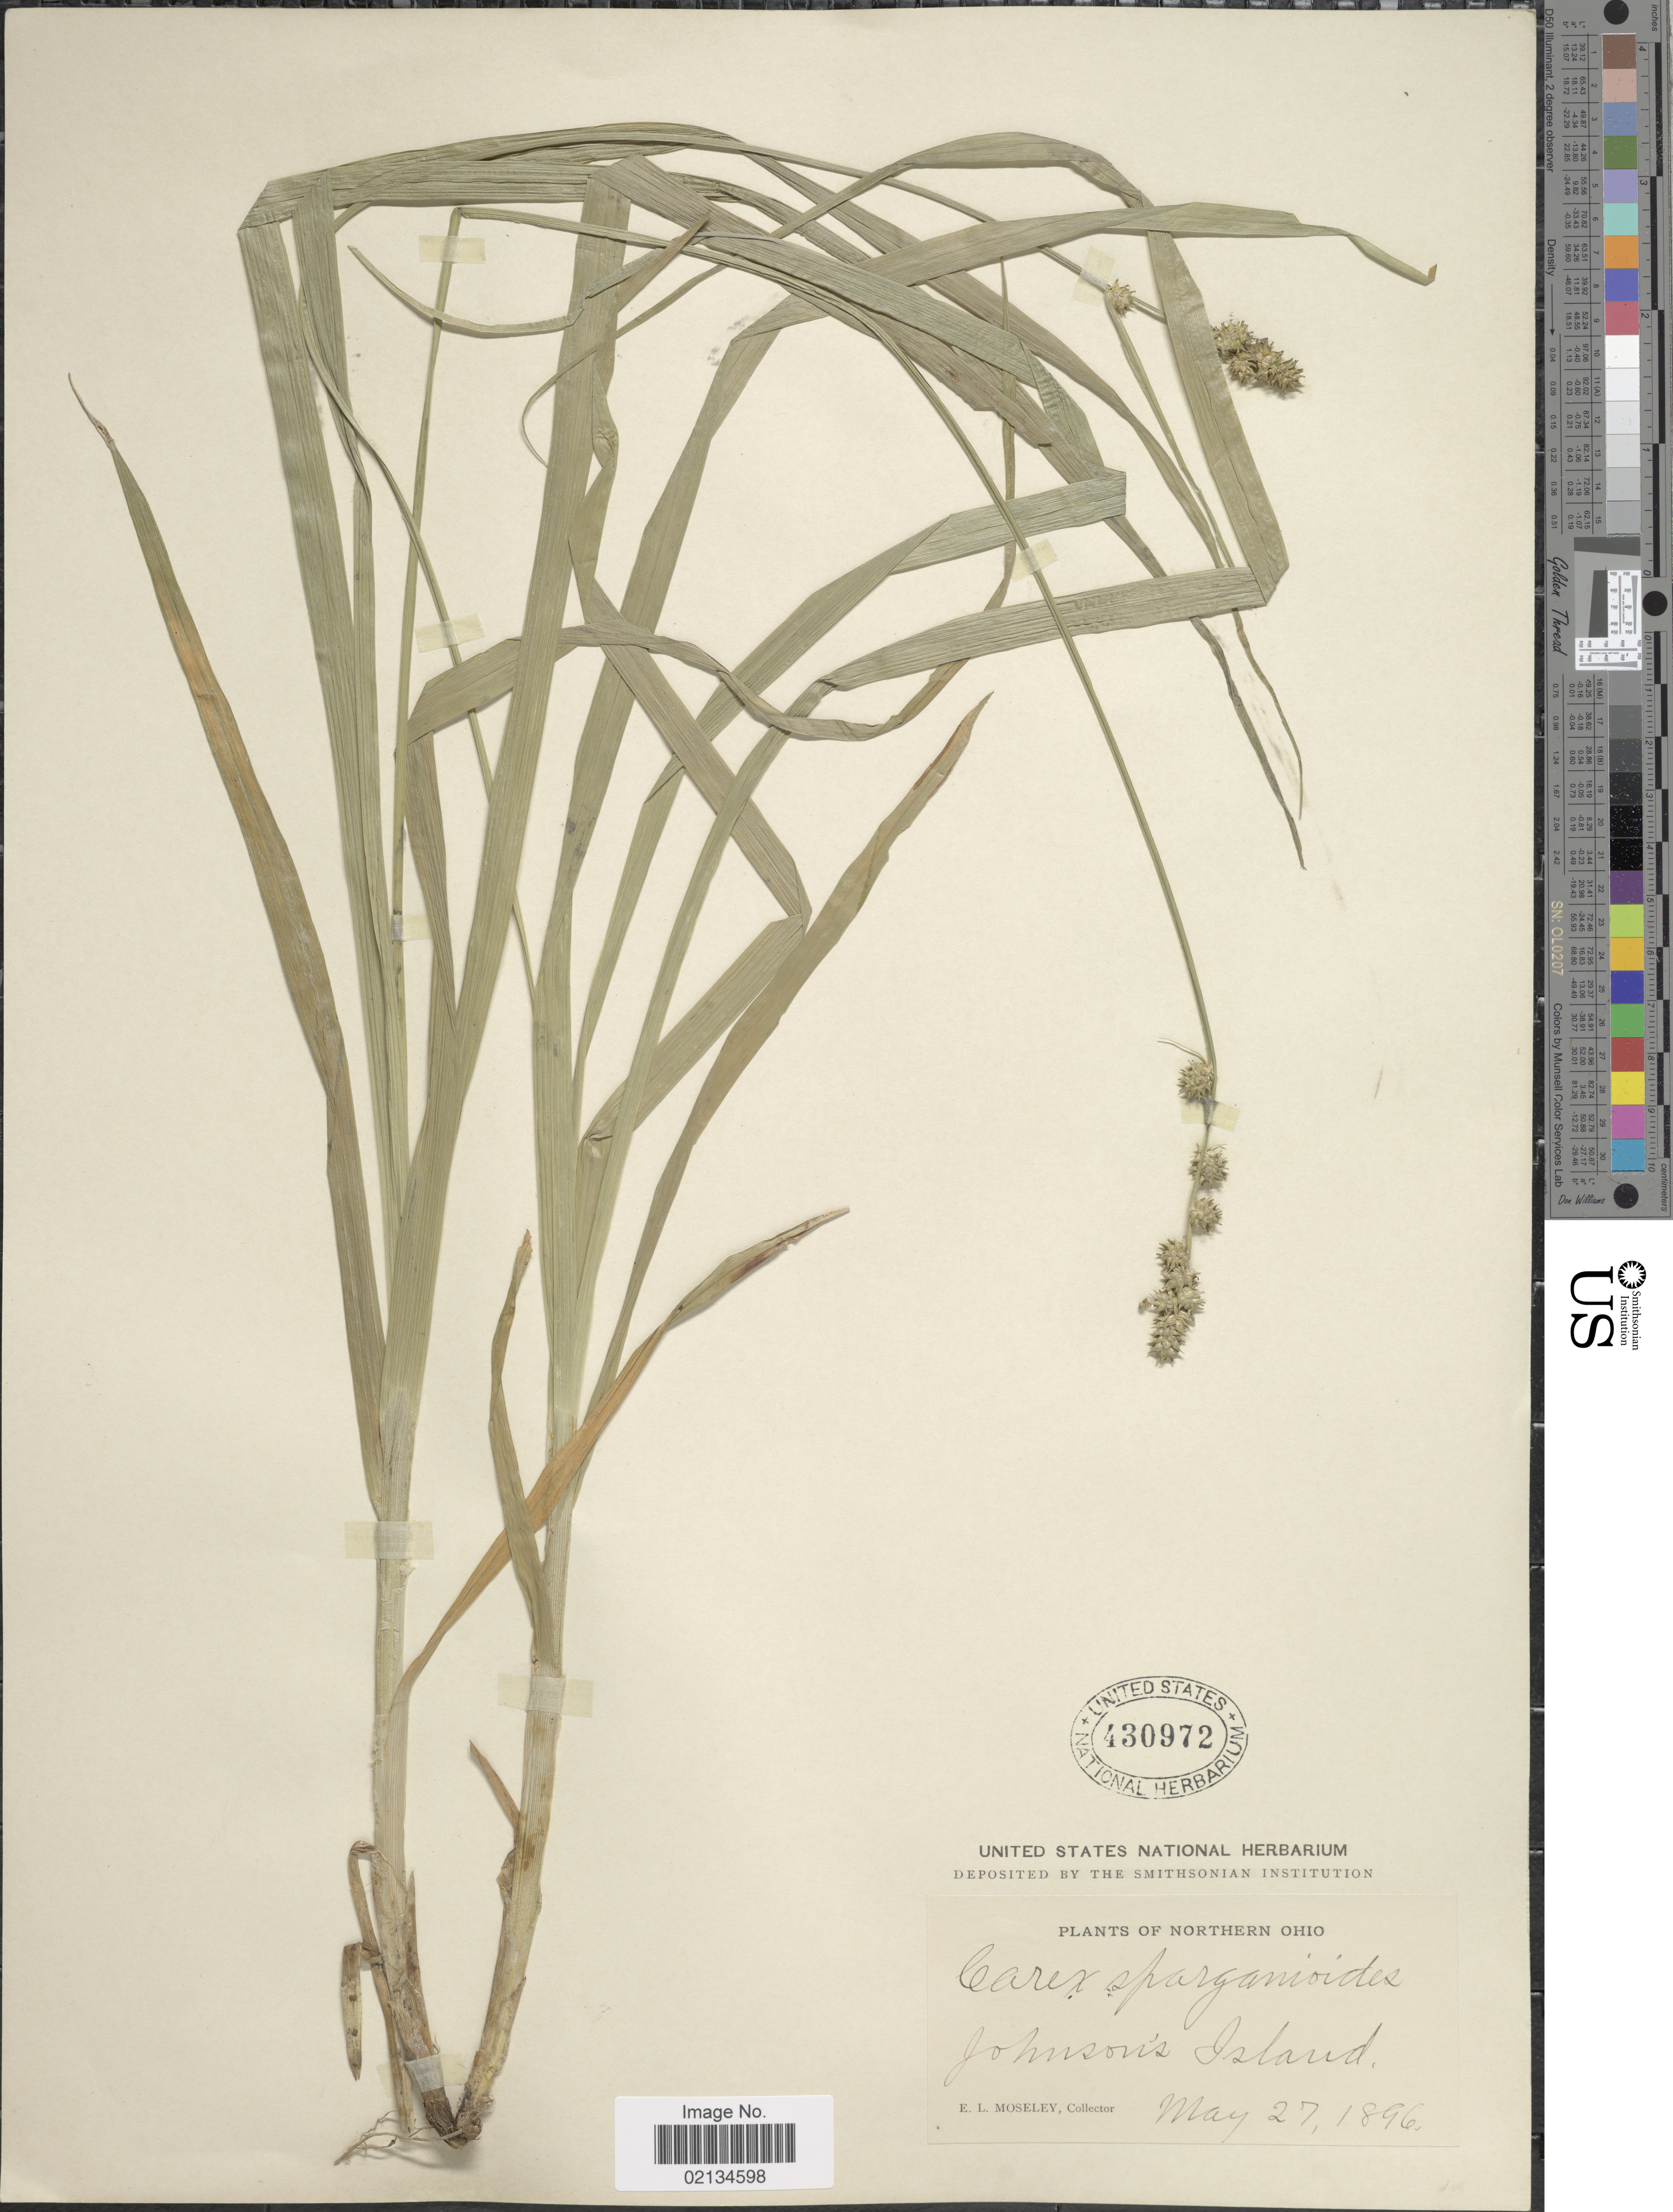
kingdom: Plantae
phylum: Tracheophyta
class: Liliopsida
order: Poales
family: Cyperaceae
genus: Carex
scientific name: Carex sparganioides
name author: Muhl. ex Willd.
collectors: E. Moseley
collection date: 1896-05-27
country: United States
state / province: Ohio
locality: Northern Ohio, Johnson's Island.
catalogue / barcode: US 430972